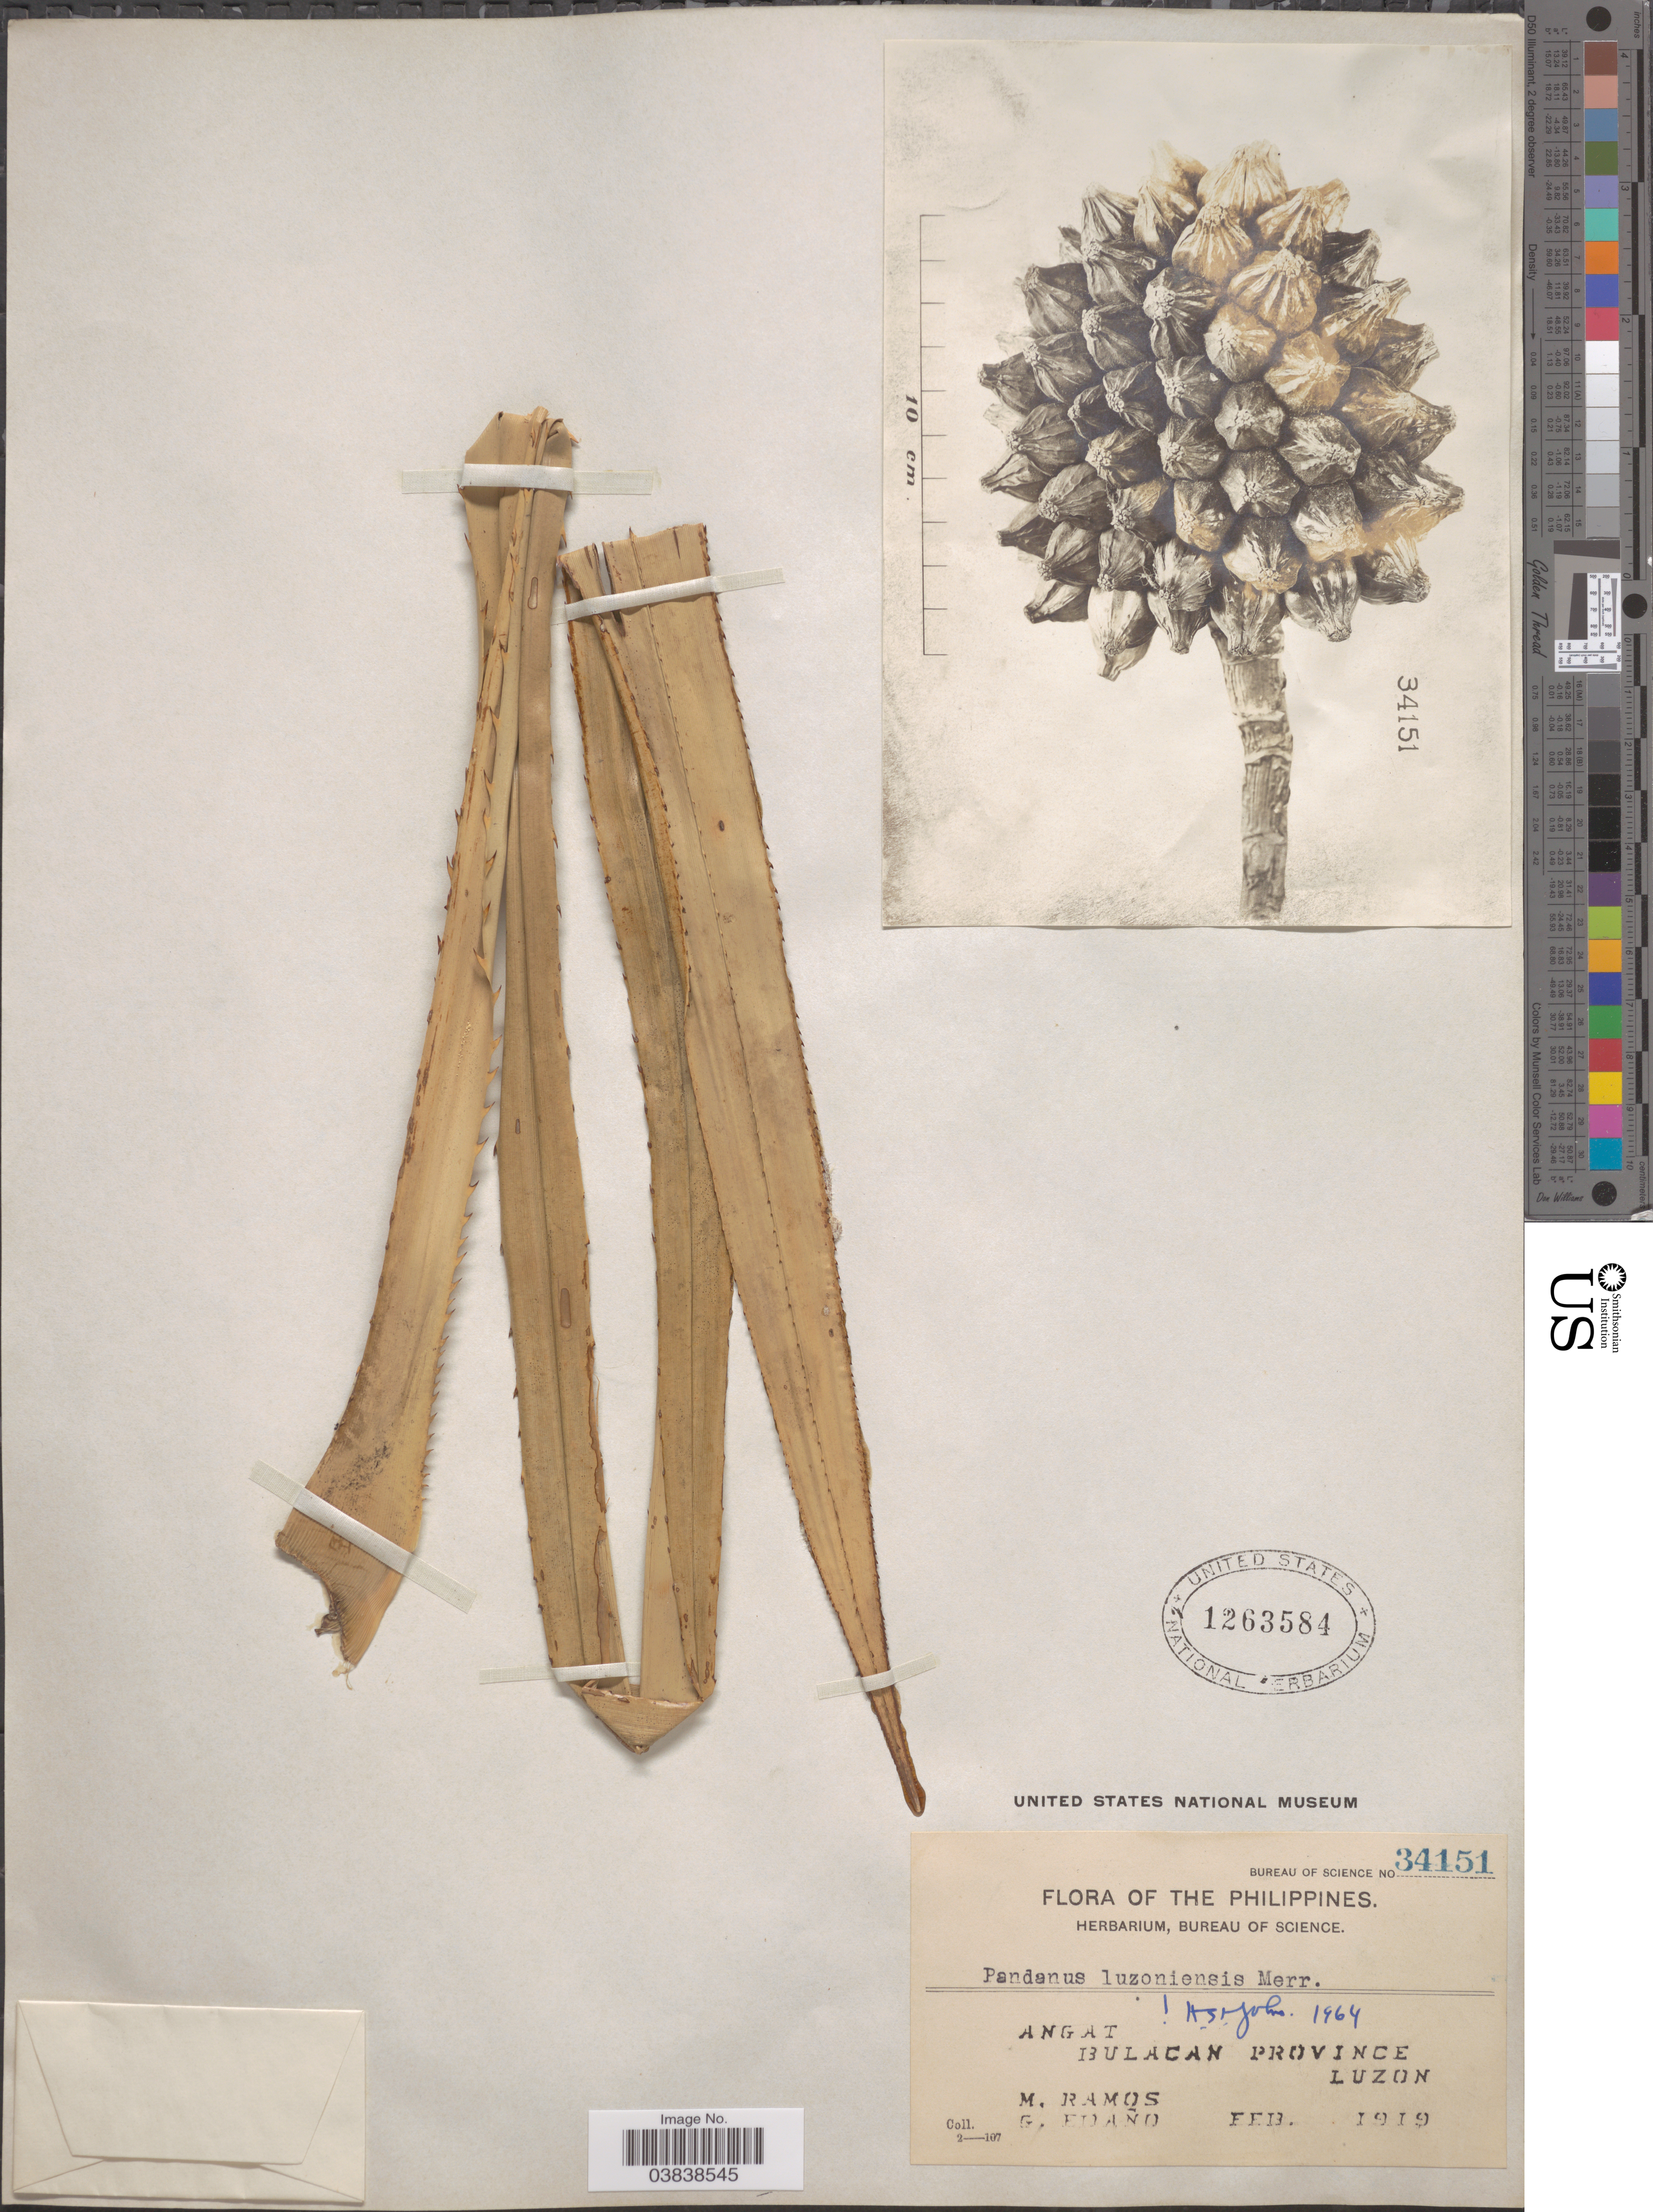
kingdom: Plantae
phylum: Tracheophyta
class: Liliopsida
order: Pandanales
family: Pandanaceae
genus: Pandanus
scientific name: Pandanus luzonensis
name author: Merr.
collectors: M. Ramos & G. Edaño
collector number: Bureau of Science 34151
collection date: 1919-02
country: Philippines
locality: Angat, Bulacan Province, Luzon.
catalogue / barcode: US 1263584